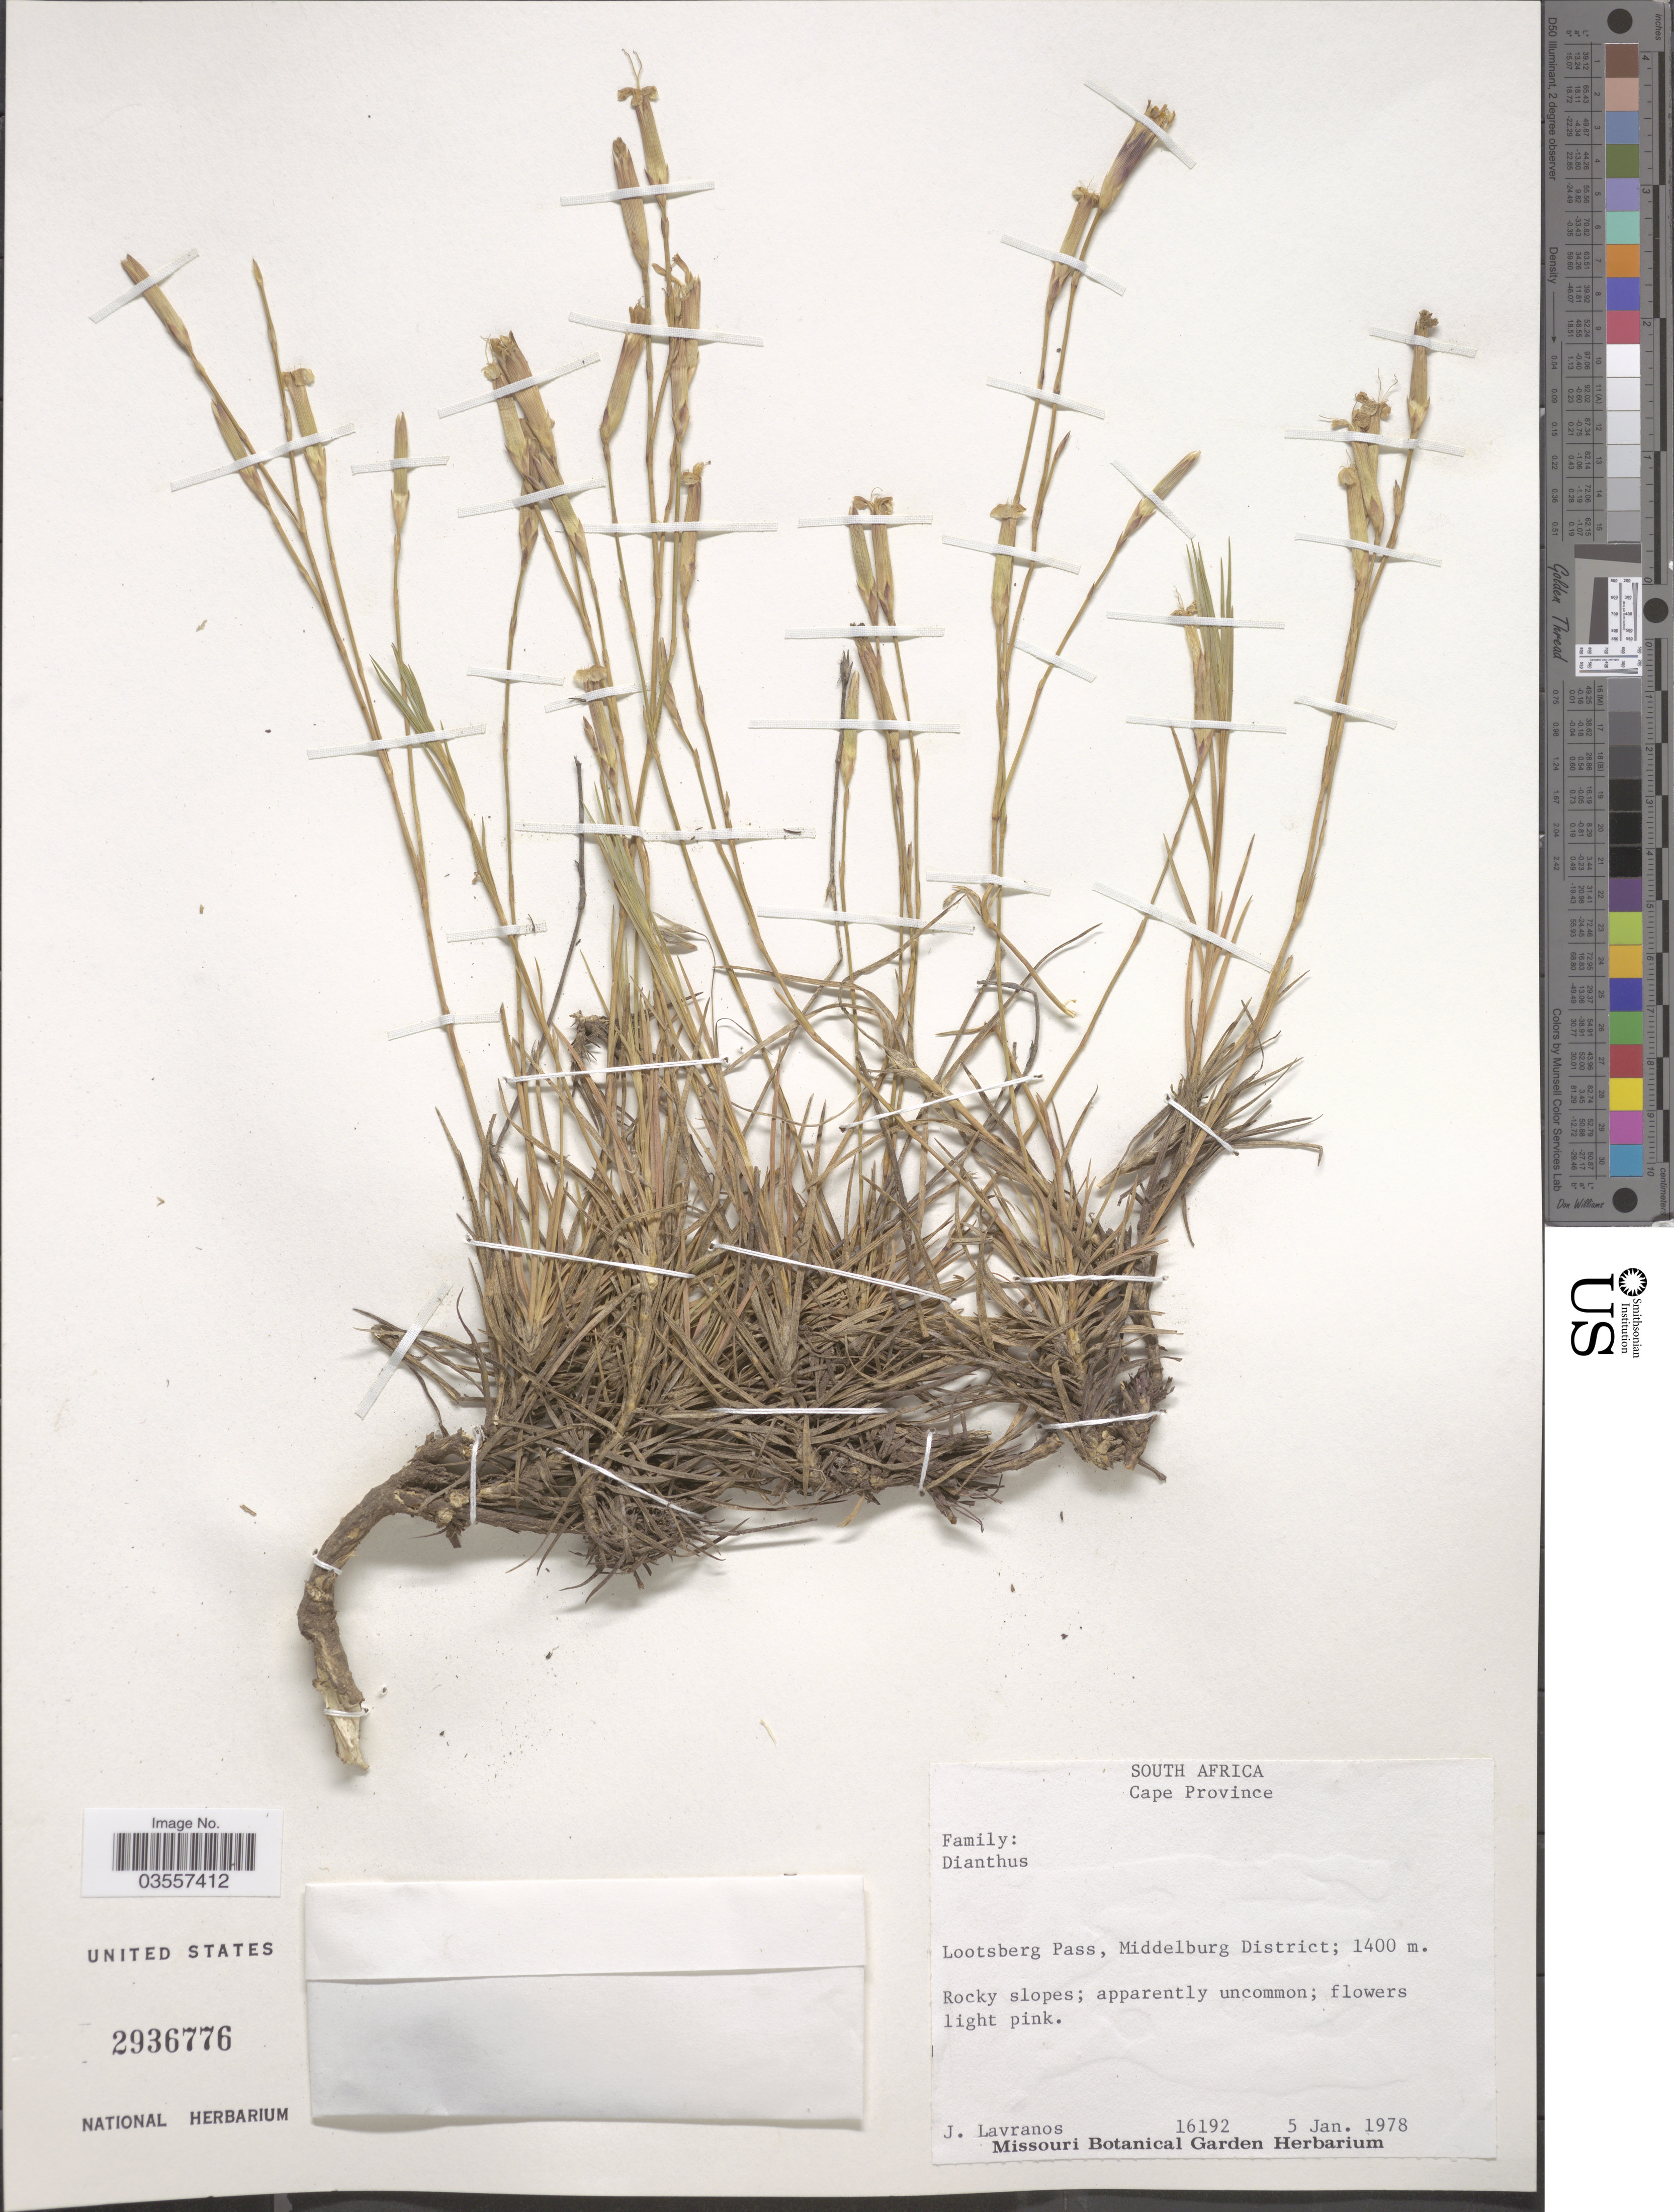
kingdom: Plantae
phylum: Tracheophyta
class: Magnoliopsida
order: Caryophyllales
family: Caryophyllaceae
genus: Dianthus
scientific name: Dianthus sp.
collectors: J. Lavranos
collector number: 16192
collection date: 1978-01-05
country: South Africa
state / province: Eastern Cape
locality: Lootsberg Pass, Middelburg District.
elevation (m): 1400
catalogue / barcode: US 2936776